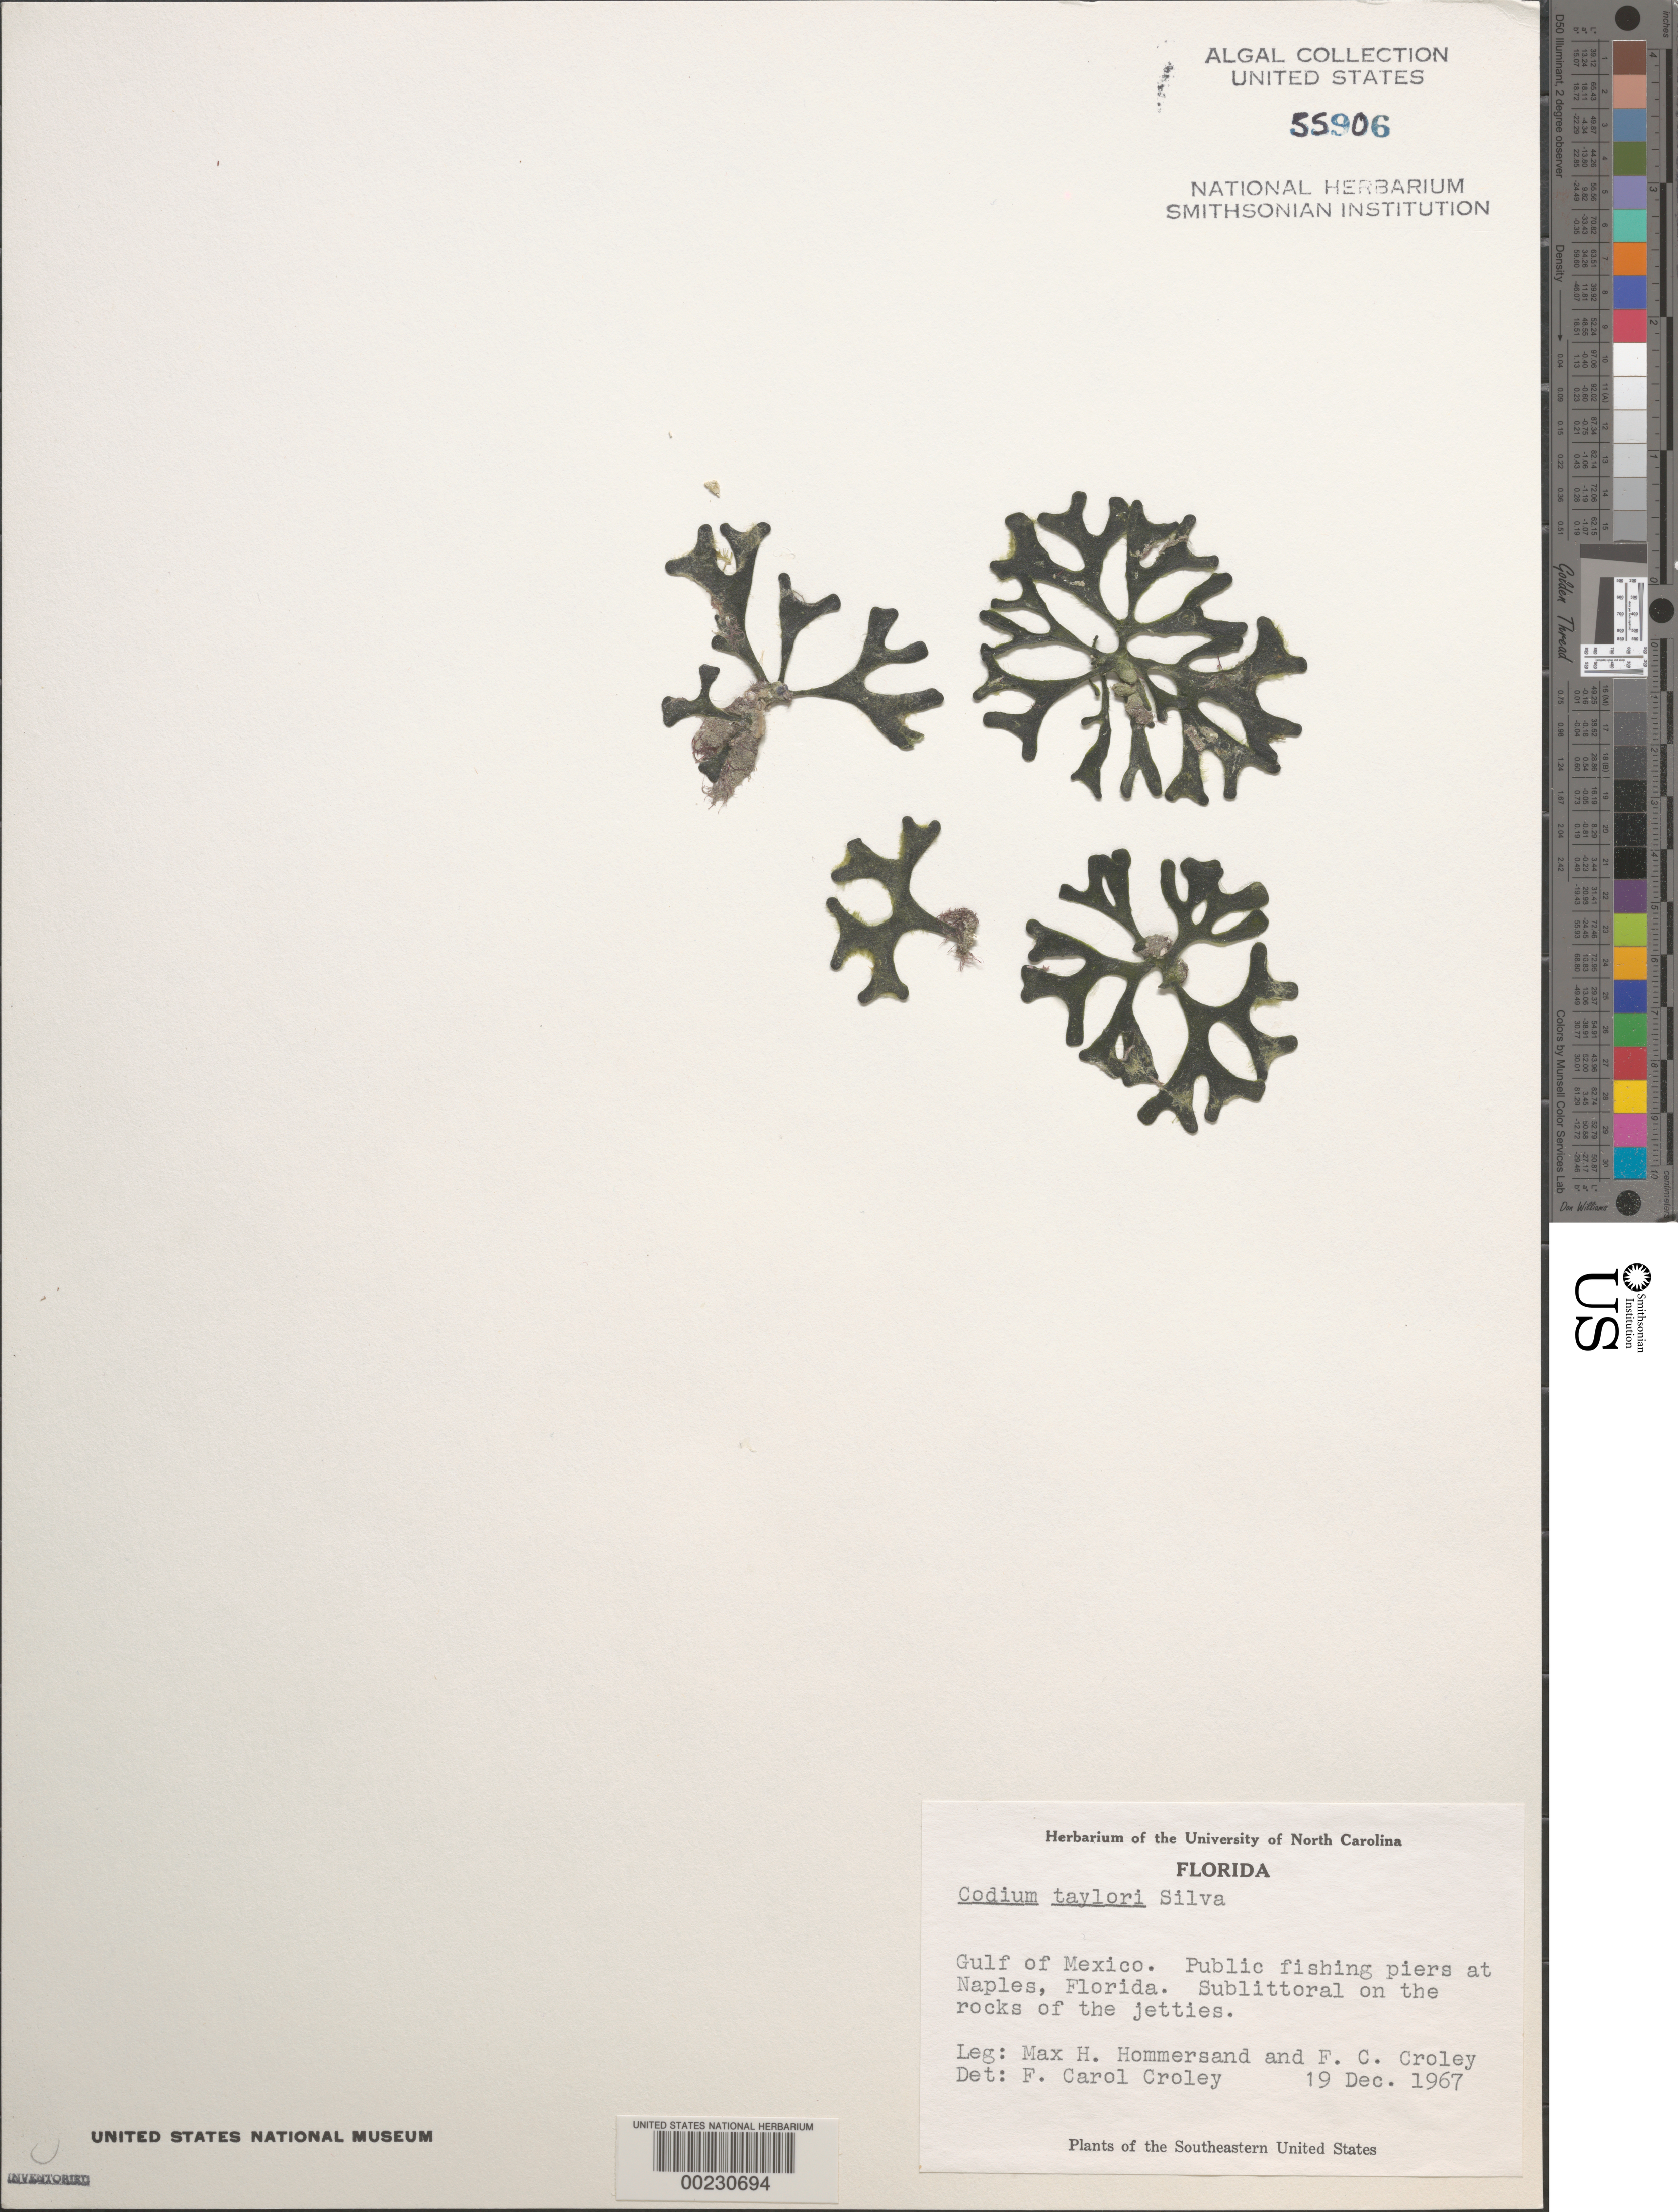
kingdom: Plantae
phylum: Chlorophyta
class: Ulvophyceae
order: Bryopsidales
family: Codiaceae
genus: Codium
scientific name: Codium taylorii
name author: P.C. Silva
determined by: Croley, F. C.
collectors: M. H. Hommersand & F. C. Croley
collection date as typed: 19 Dec 1967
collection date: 1967-12-19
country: United States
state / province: Florida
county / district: Collier County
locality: Naples, Gulf of Mexico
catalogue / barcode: US 55906